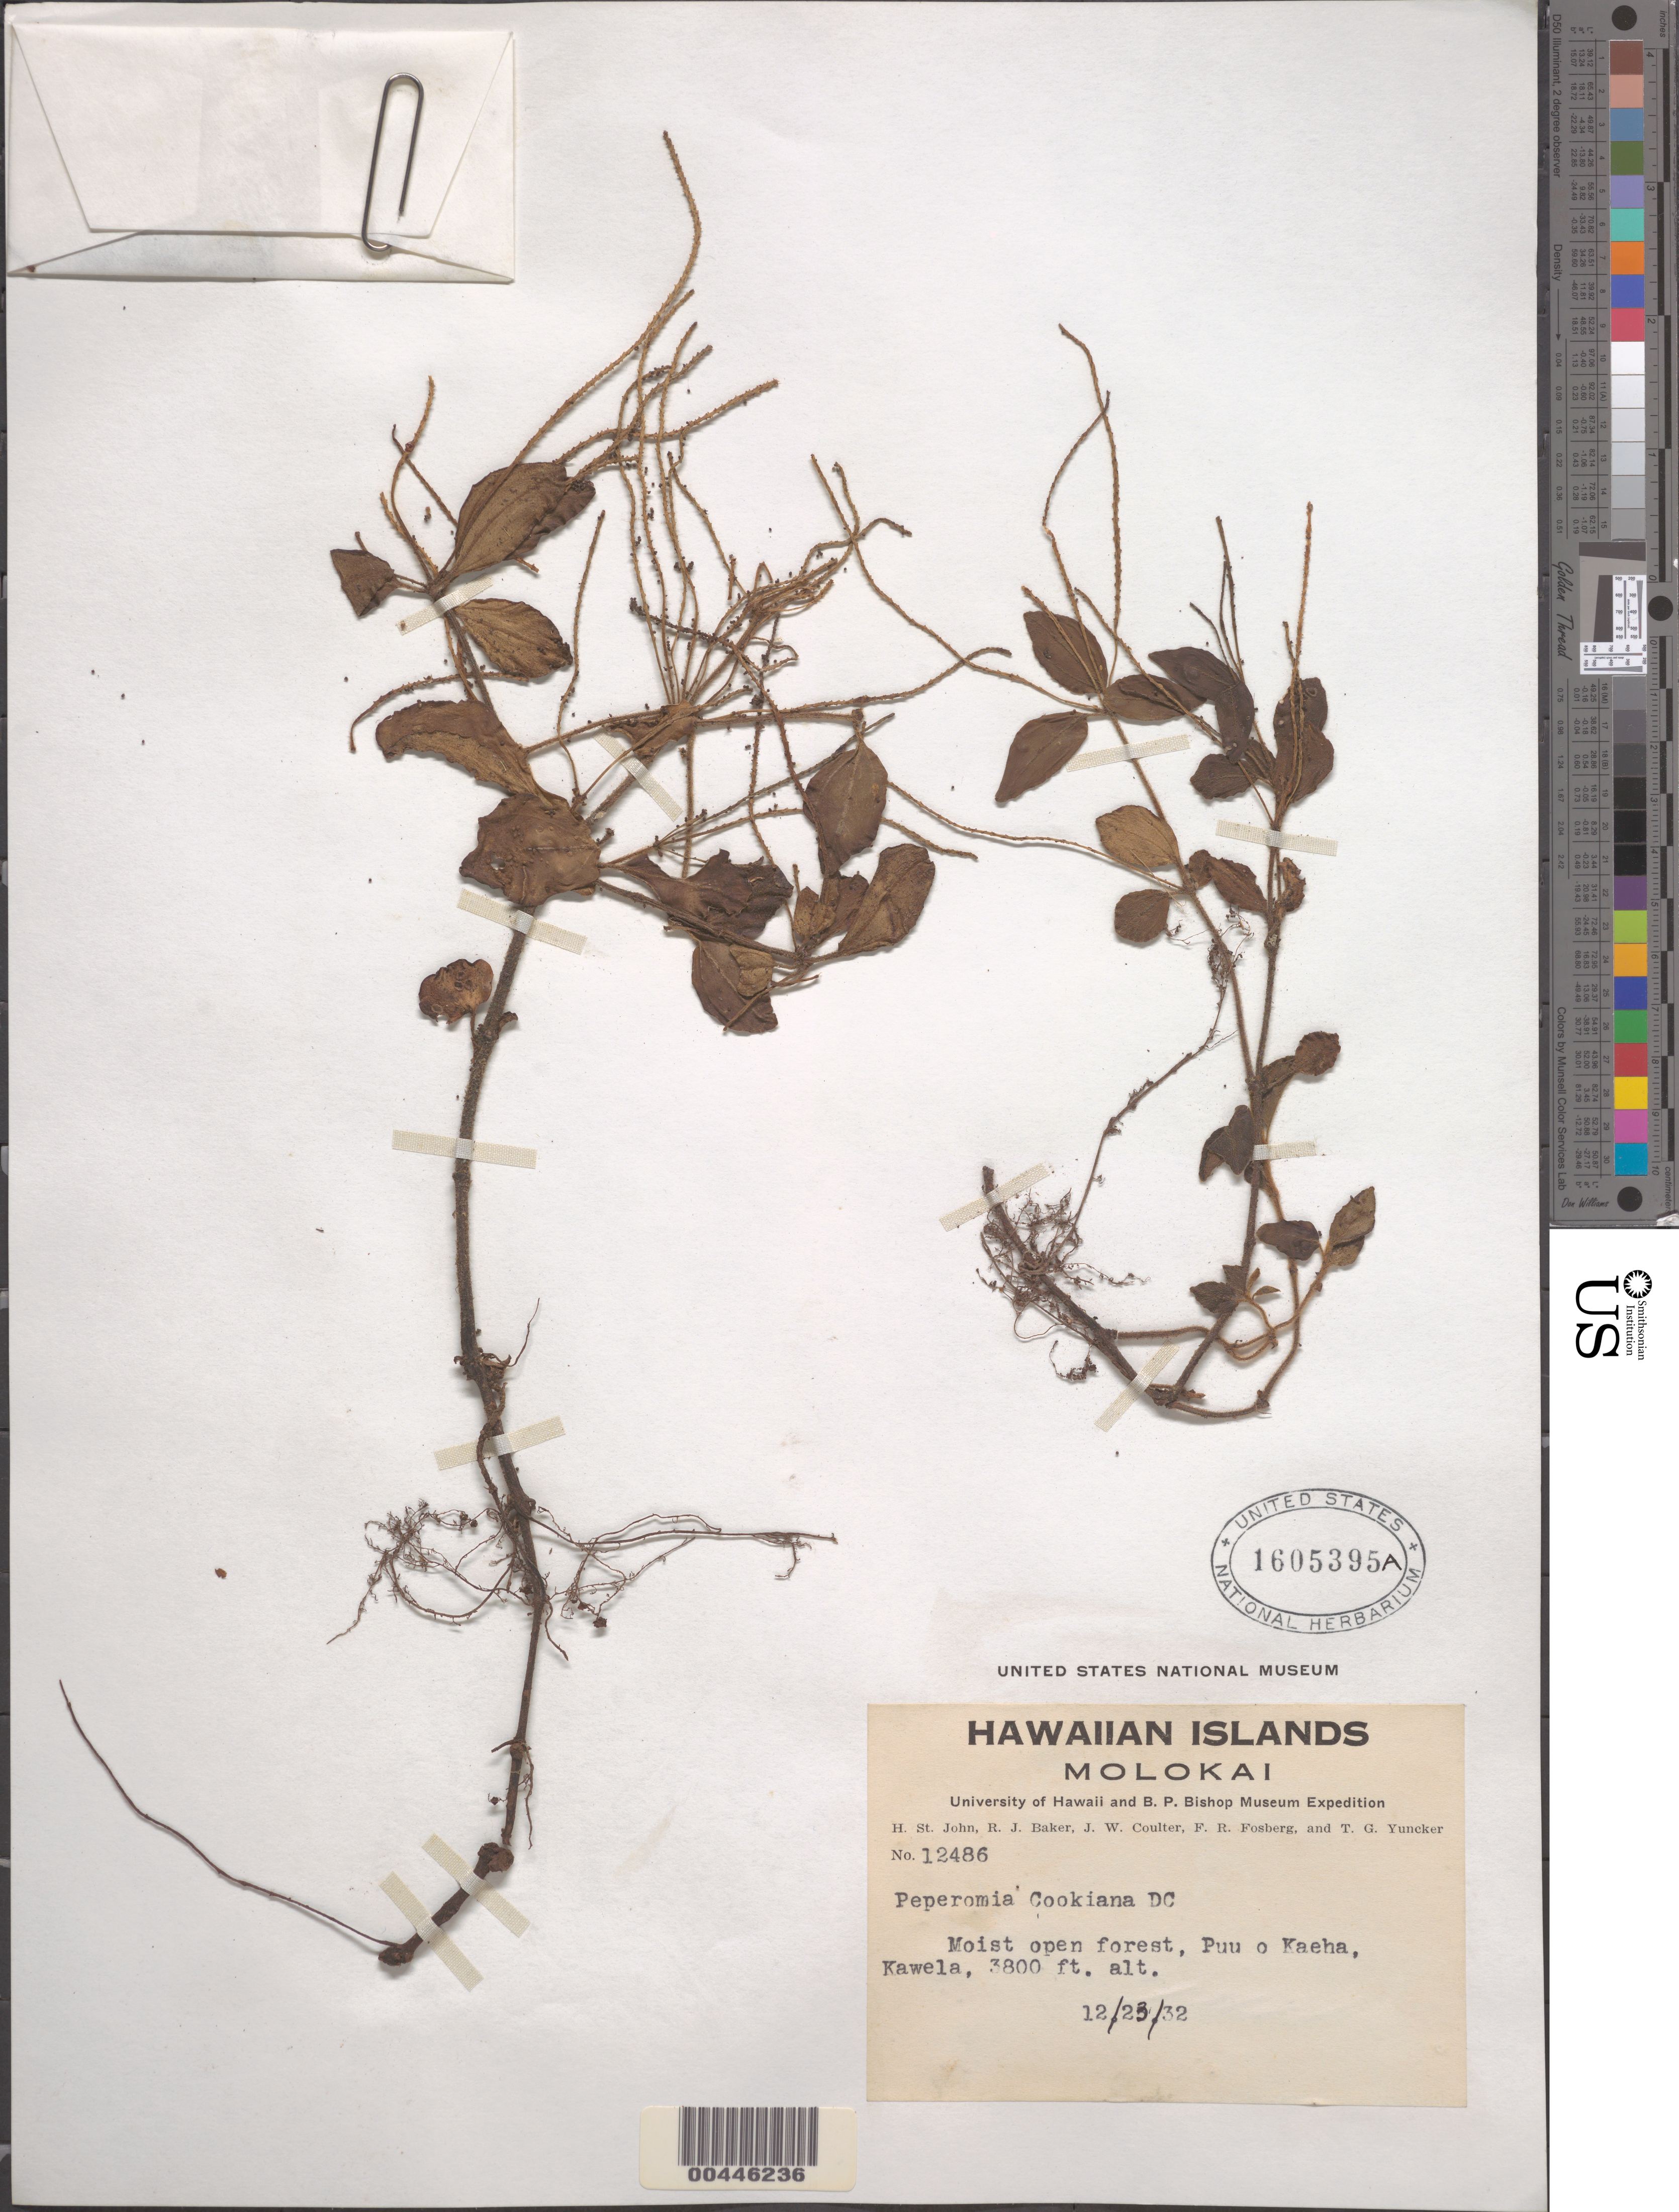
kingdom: Plantae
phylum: Tracheophyta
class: Magnoliopsida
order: Piperales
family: Piperaceae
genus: Peperomia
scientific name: Peperomia cookiana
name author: C. DC.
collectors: H. St. John, R. J. Baker, J. W. Coulter & F. R. Fosberg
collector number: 12486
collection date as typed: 23 Dec 1932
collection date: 1932-12-23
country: United States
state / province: Hawaii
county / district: Maui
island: Moloka'i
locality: Puu o Kaeha, Kawela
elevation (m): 1158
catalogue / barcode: US 1605395